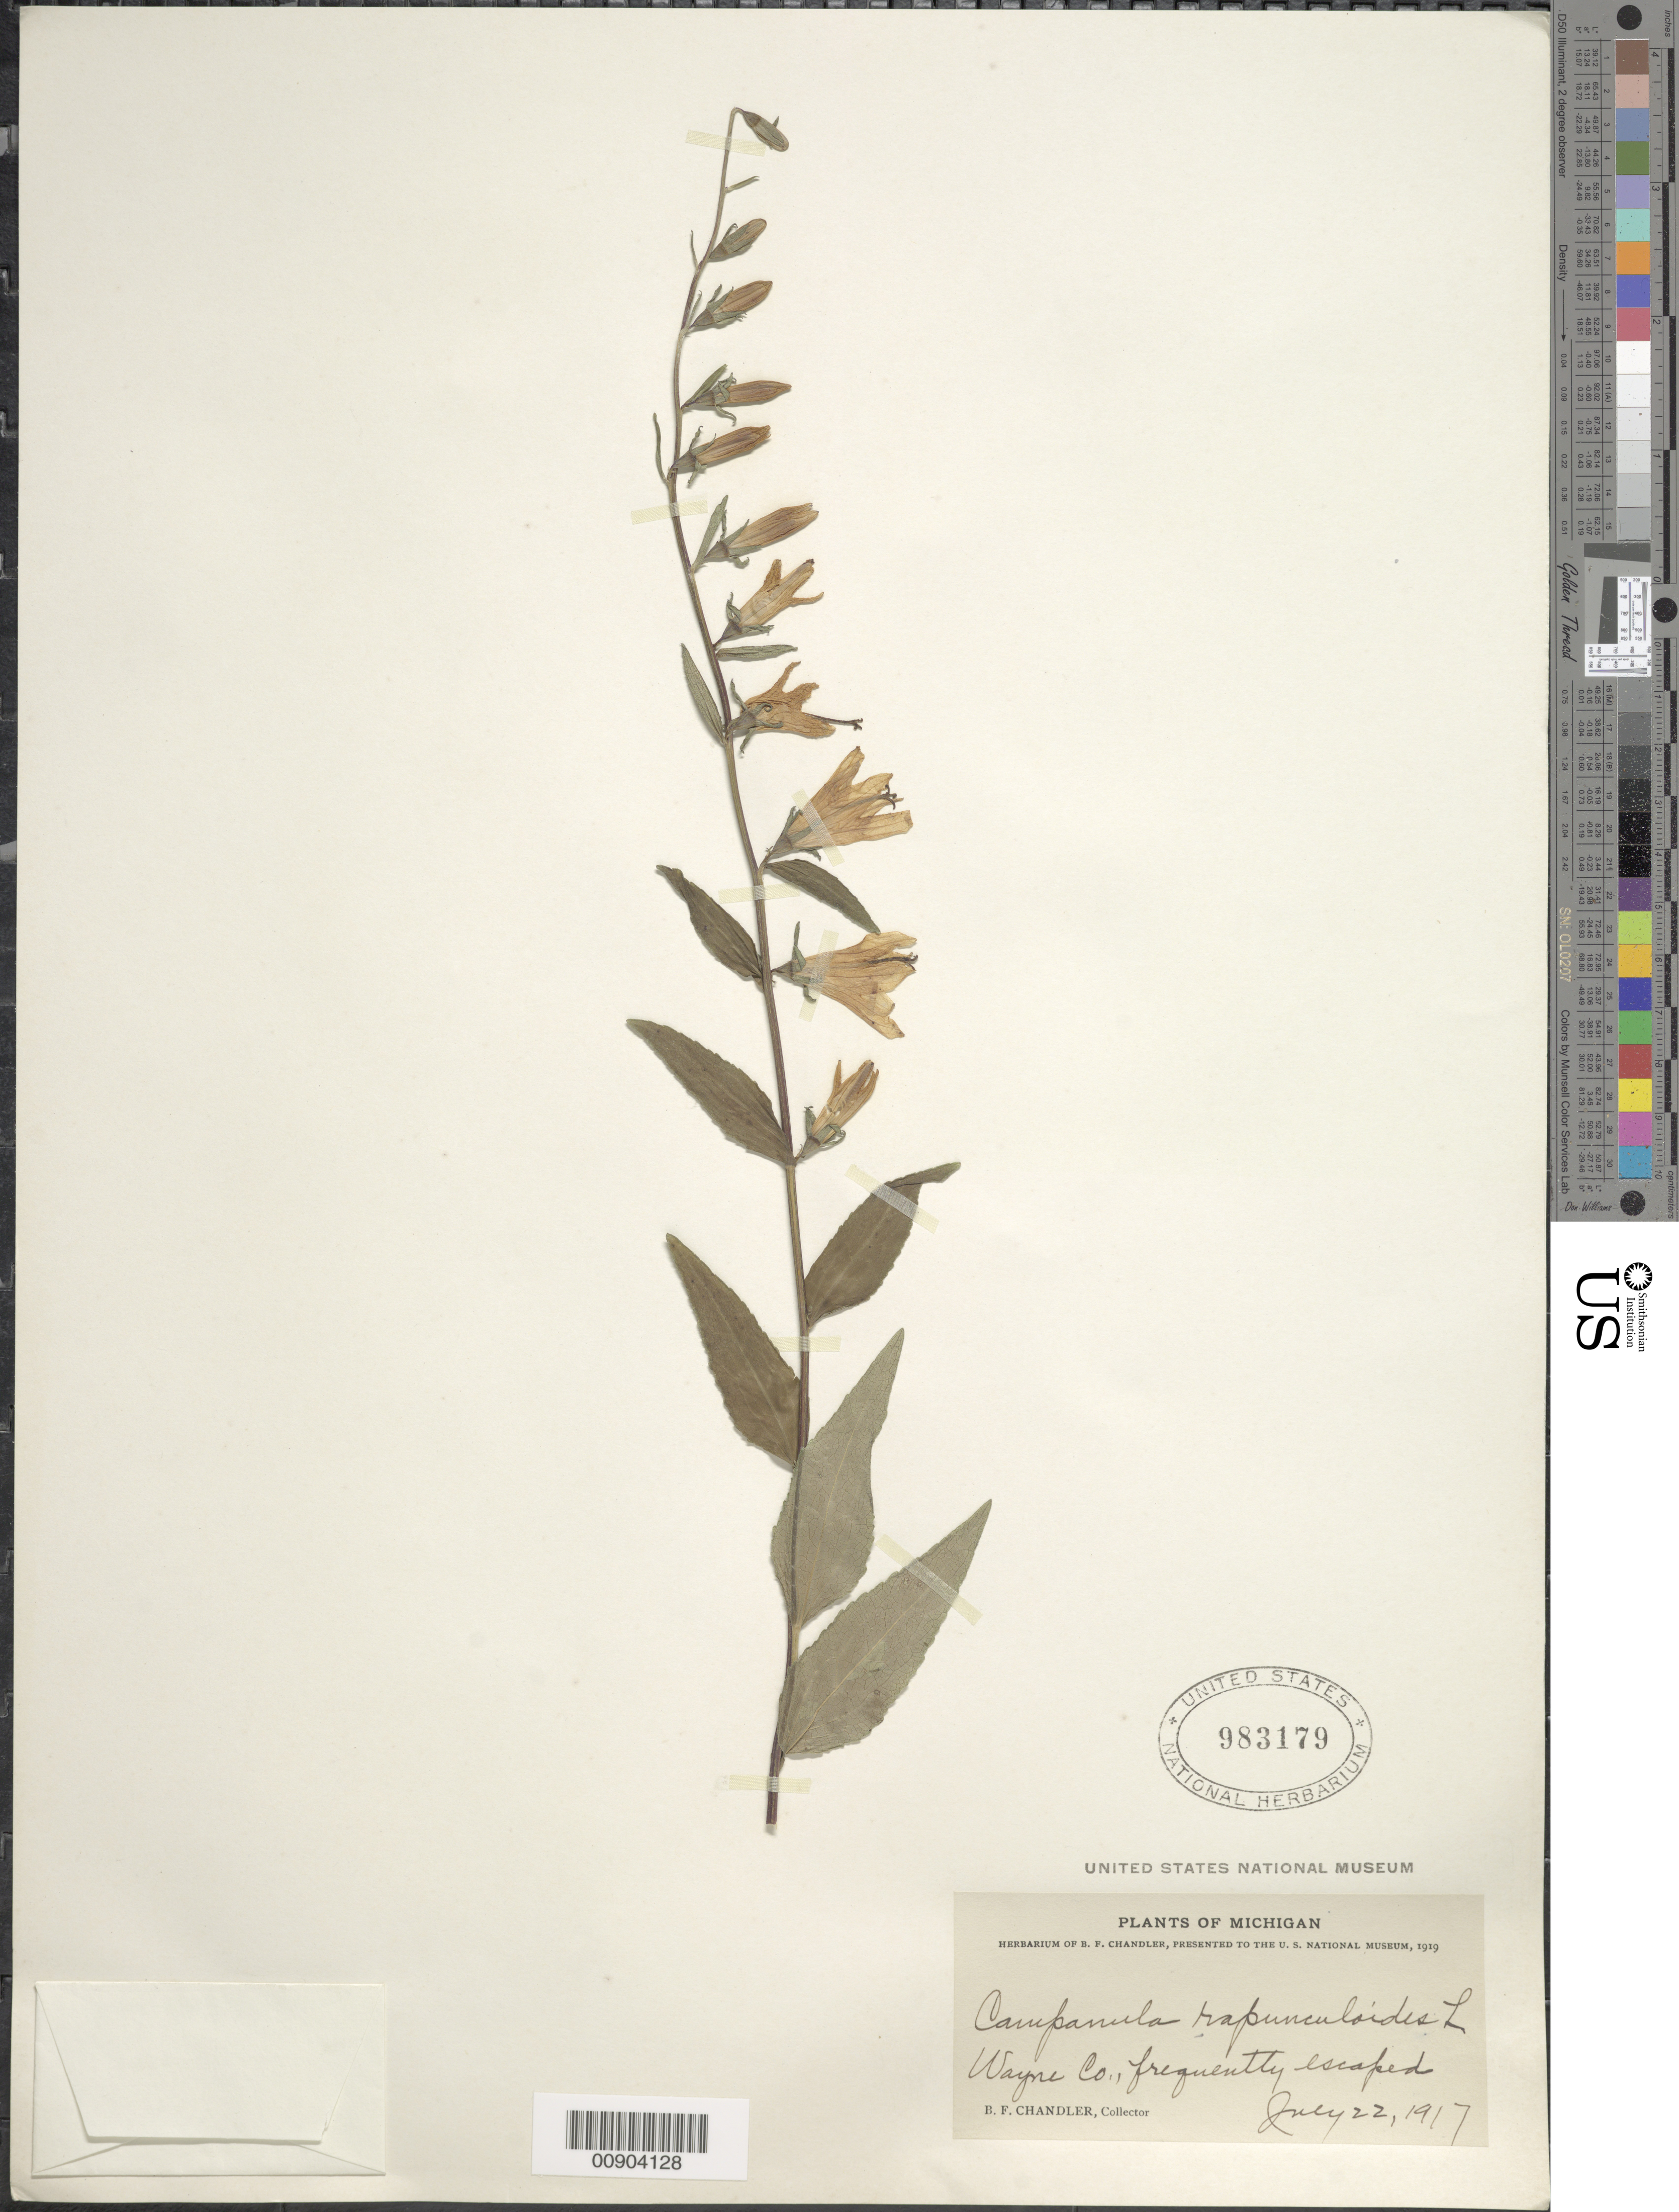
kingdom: Plantae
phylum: Tracheophyta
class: Magnoliopsida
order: Asterales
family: Campanulaceae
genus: Campanula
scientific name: Campanula rapunculoides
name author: L.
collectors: B. F. Chandler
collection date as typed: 22 Jul 1917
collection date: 1917-07-22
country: United States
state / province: Michigan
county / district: Wayne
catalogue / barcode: US 983179